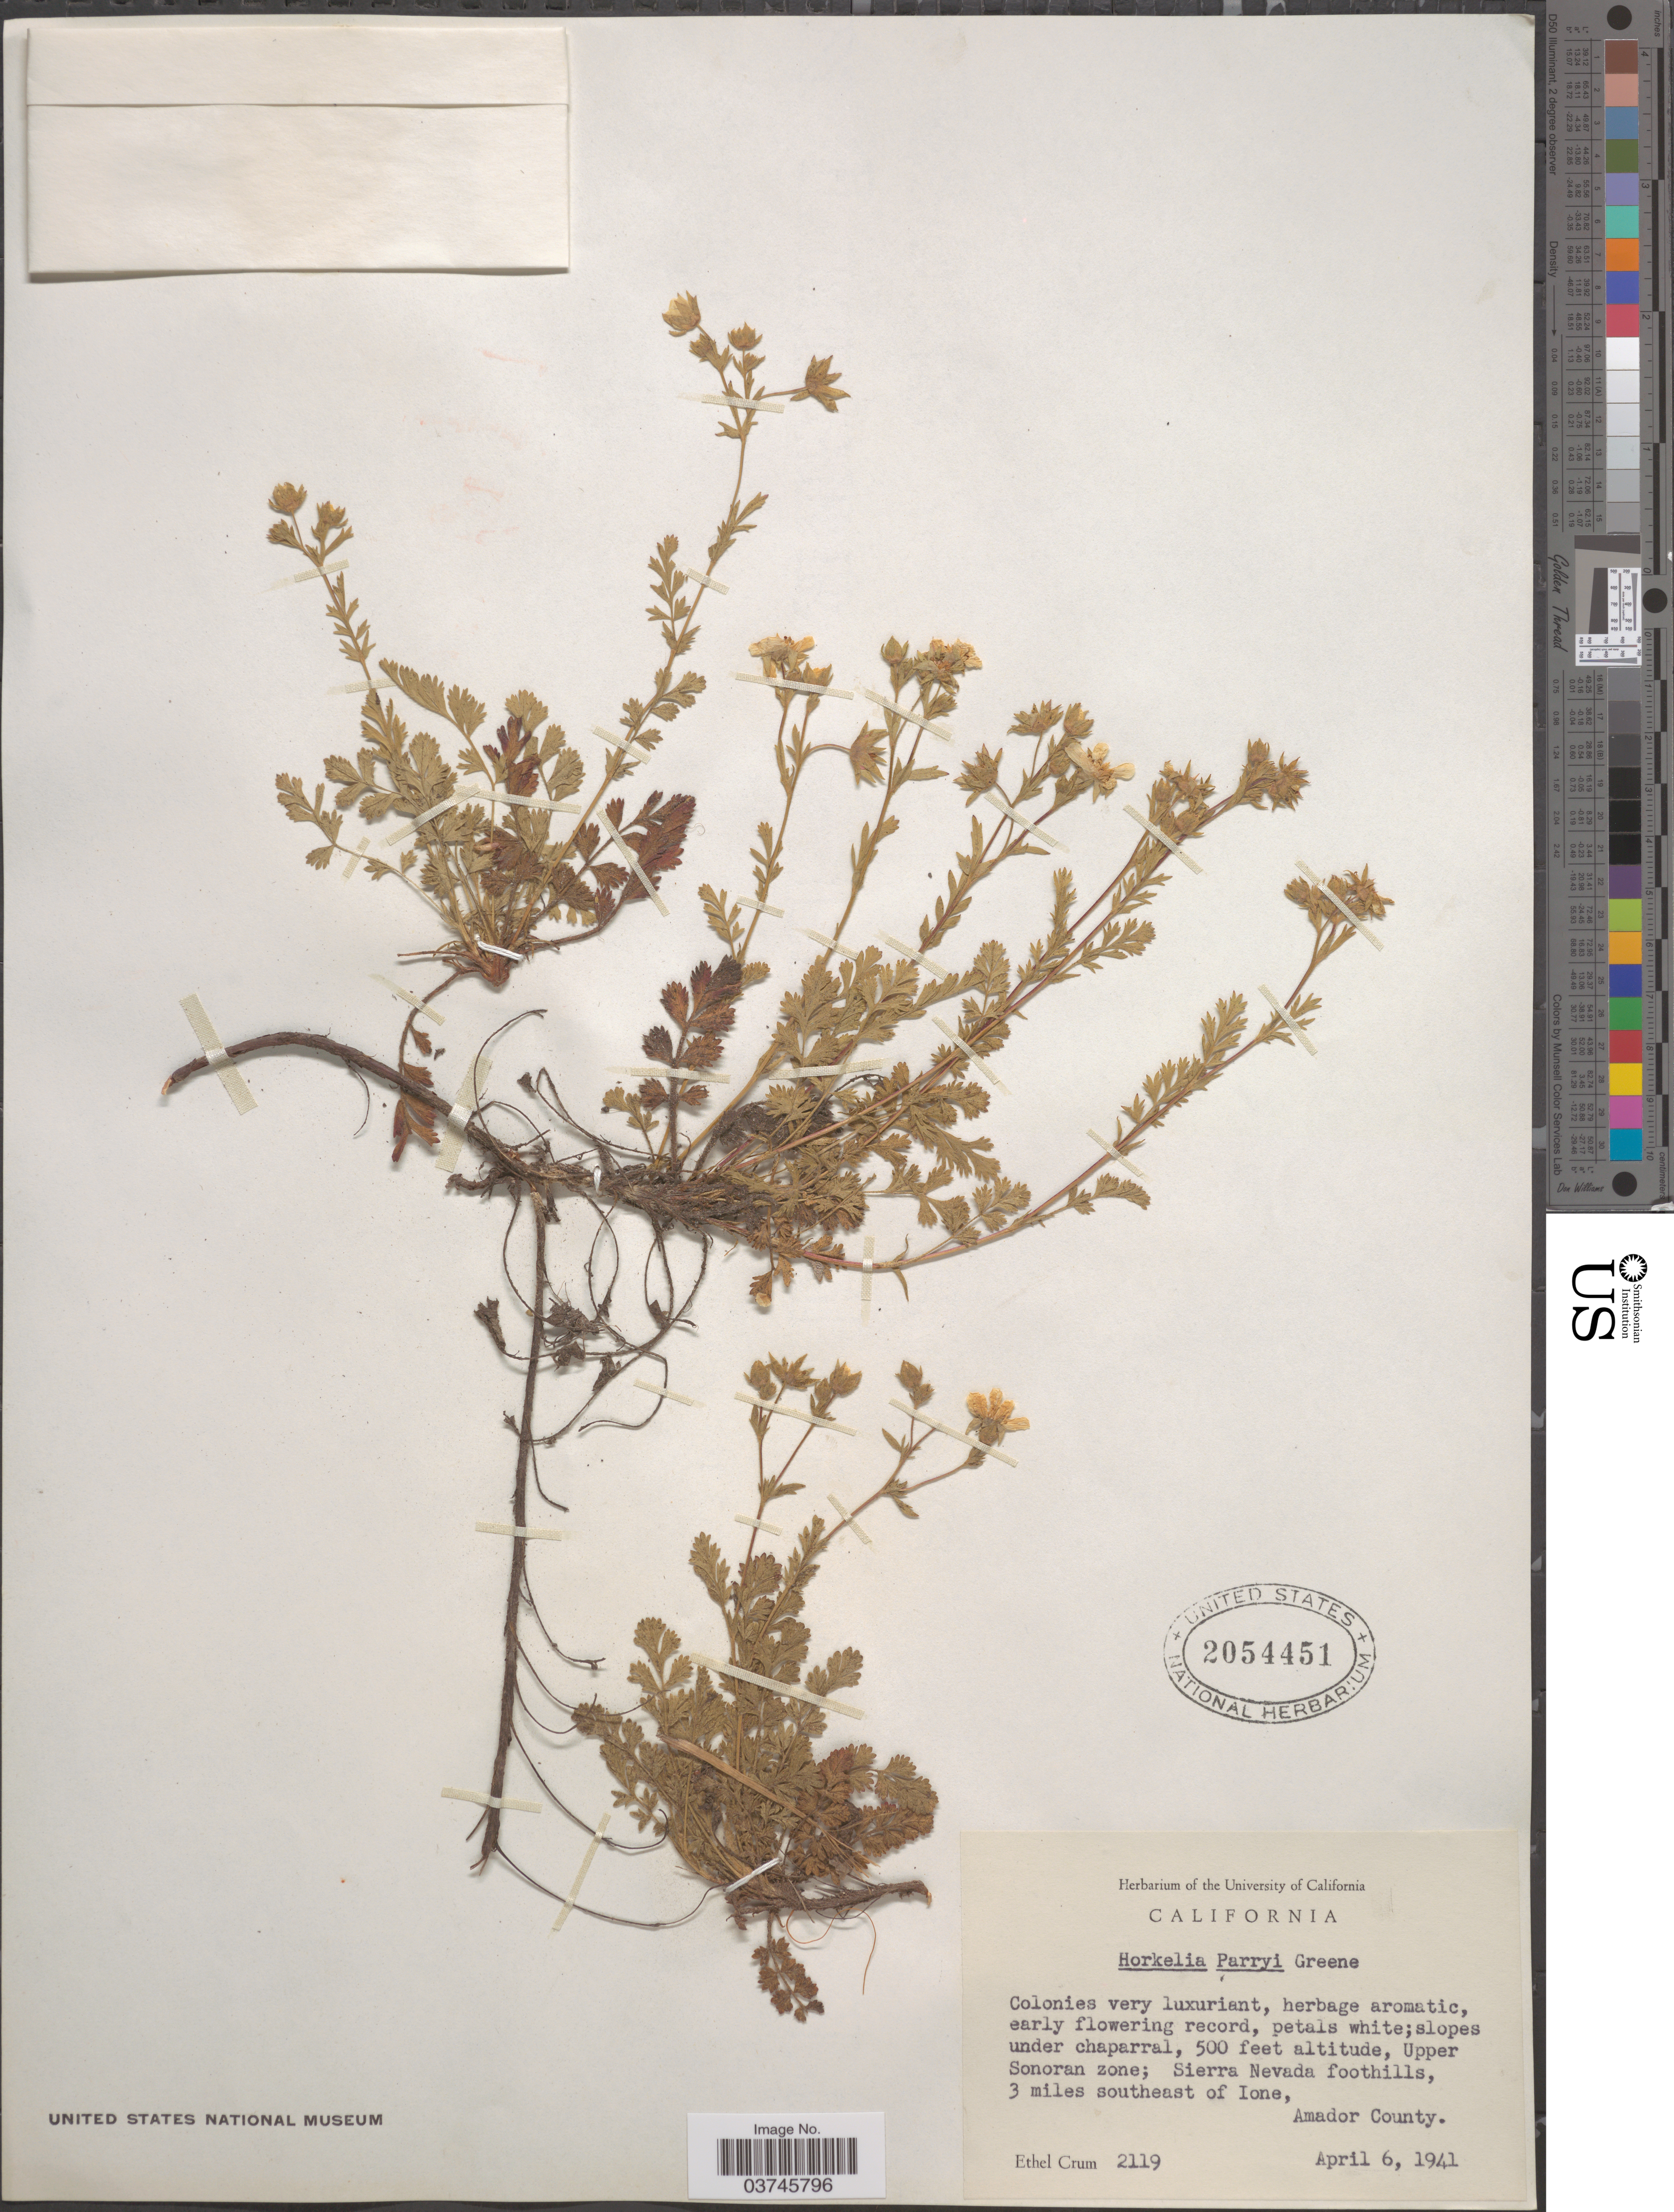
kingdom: Plantae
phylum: Tracheophyta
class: Magnoliopsida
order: Rosales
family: Rosaceae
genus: Potentilla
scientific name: Potentilla parryi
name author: (Greene) Greene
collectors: E. K. Crum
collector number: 2119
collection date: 1941-04-06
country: United States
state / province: California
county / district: Amador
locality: Upper Sonoran zone; Sierra Nevada foothills, 3 miles southeast of Ione, Amador County.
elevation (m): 152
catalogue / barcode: US 2054451